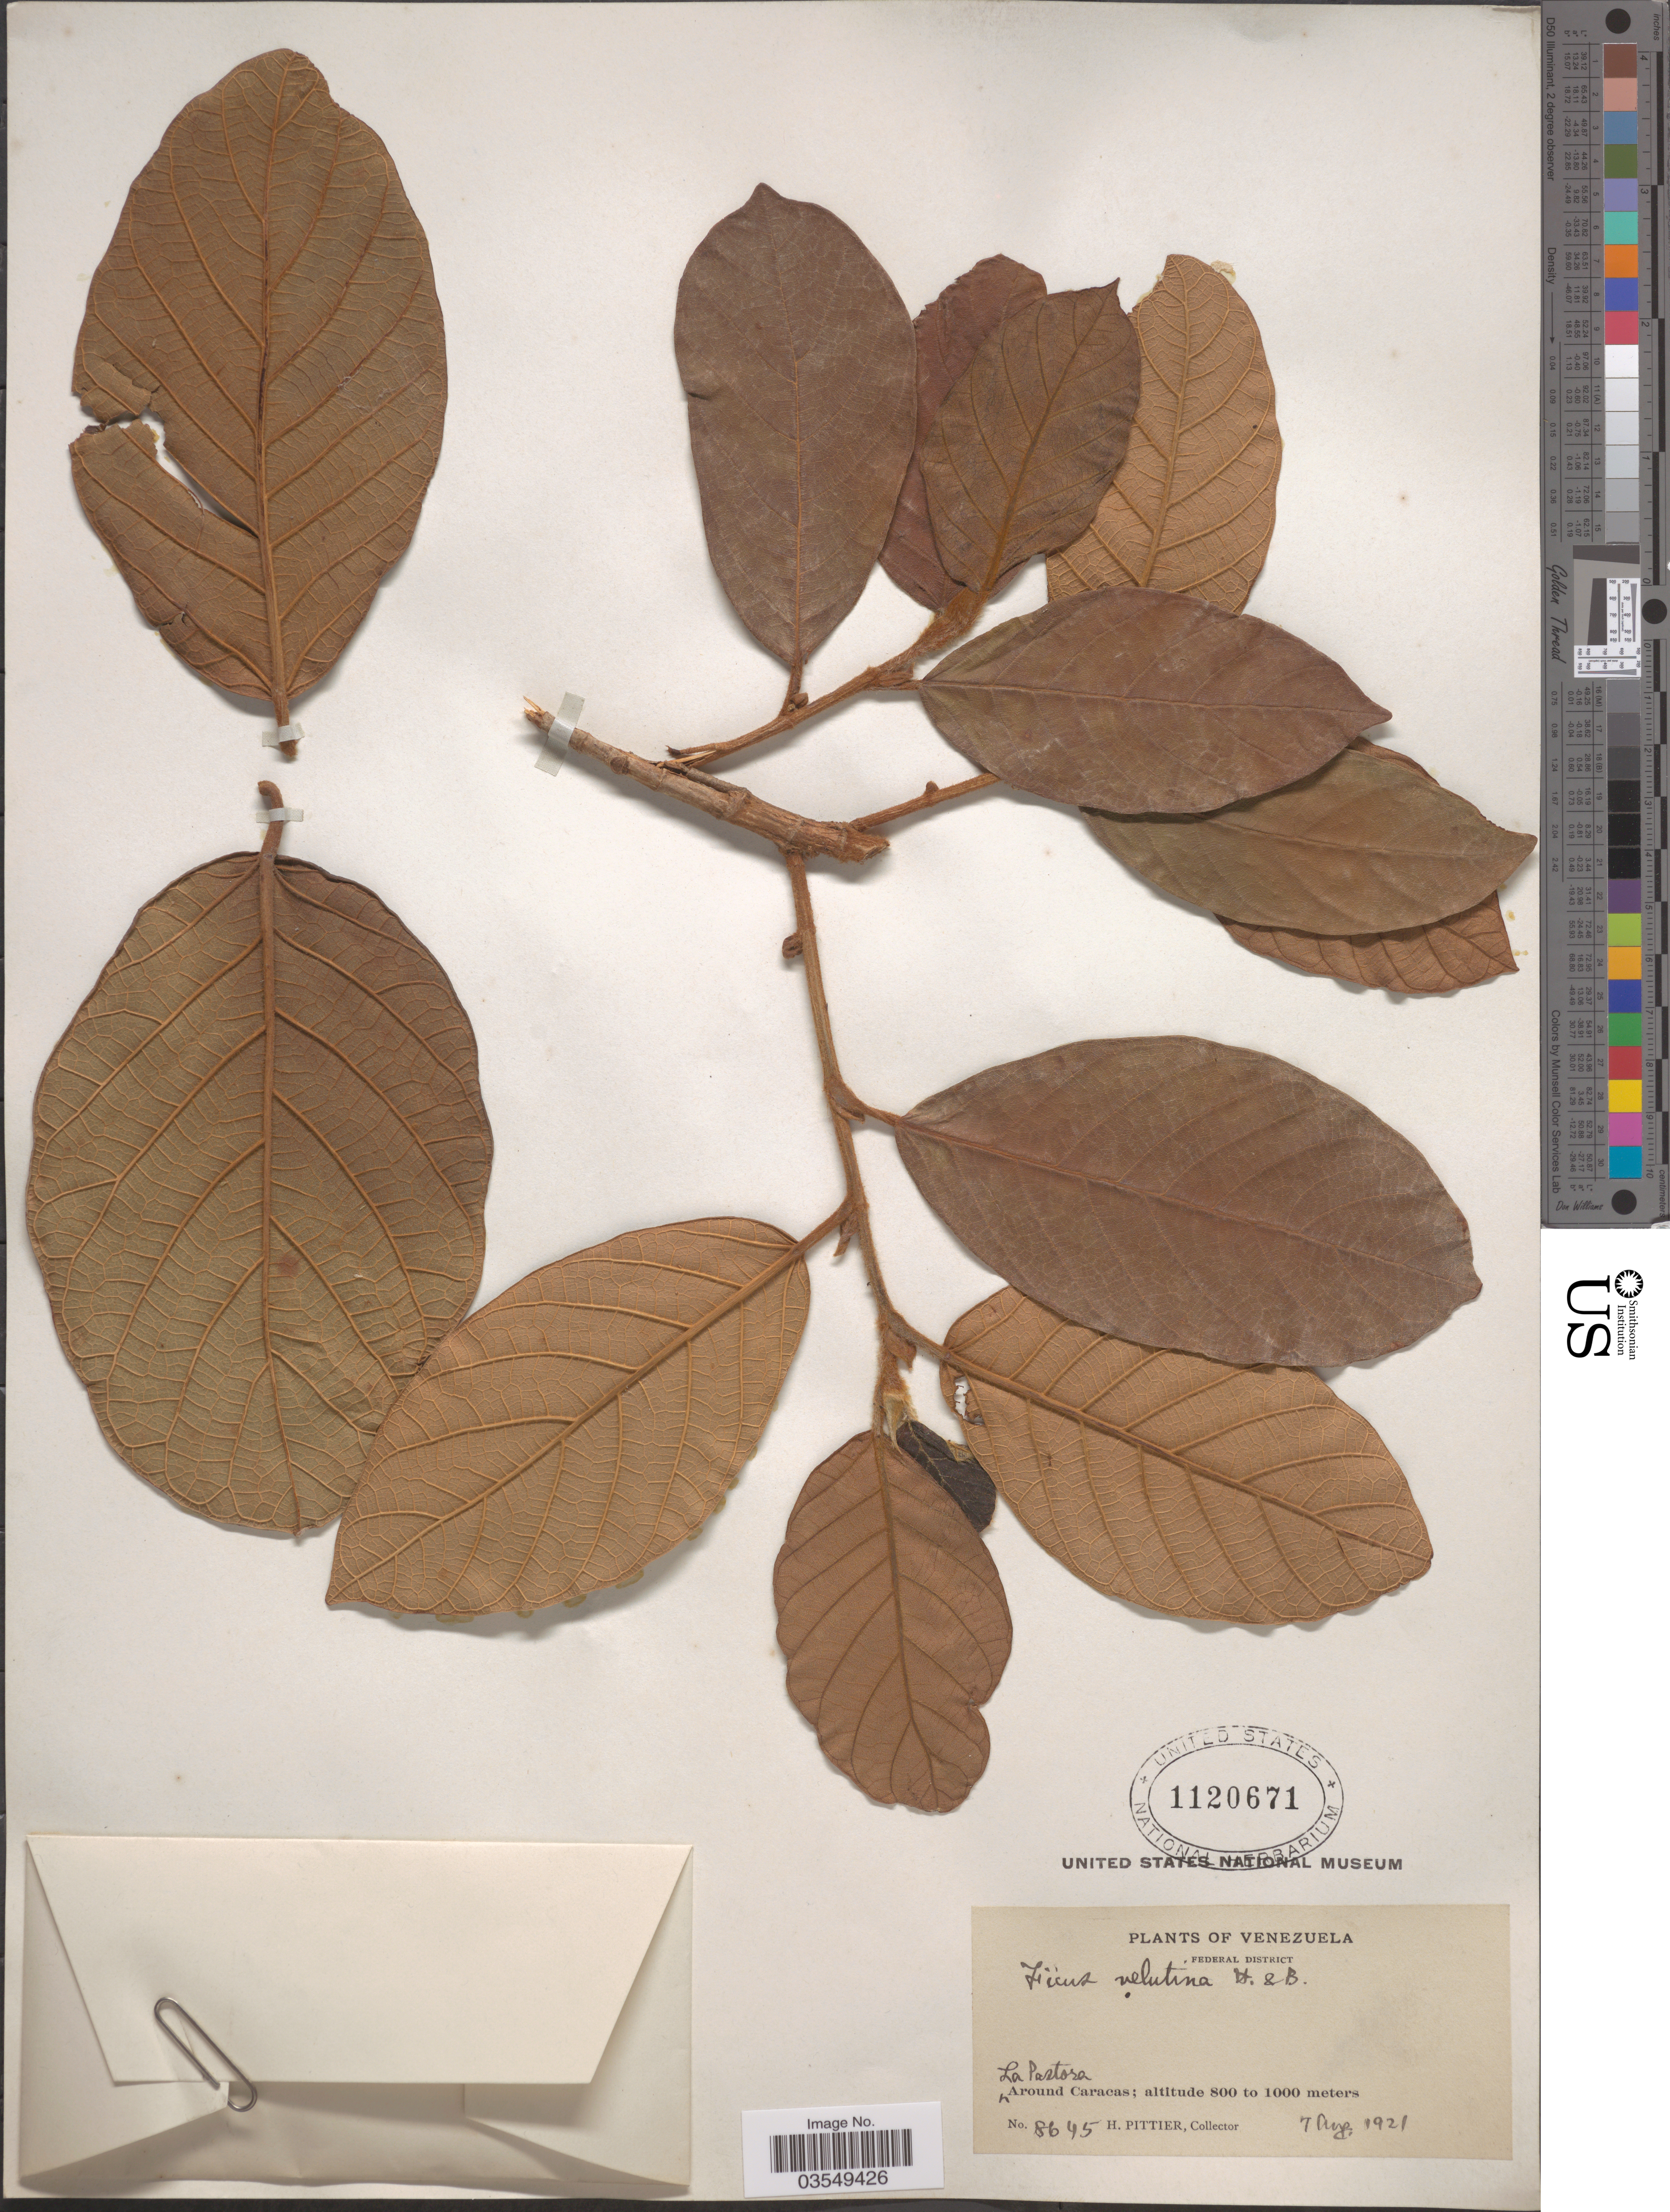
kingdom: Plantae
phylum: Tracheophyta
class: Magnoliopsida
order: Rosales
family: Moraceae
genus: Ficus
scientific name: Ficus velutina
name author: Humb. & Bonpl. ex Willd.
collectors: H. F. Pittier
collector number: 8645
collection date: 1921-08-07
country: Venezuela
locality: La Pastora. Around Caracas.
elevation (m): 800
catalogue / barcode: US 1120671